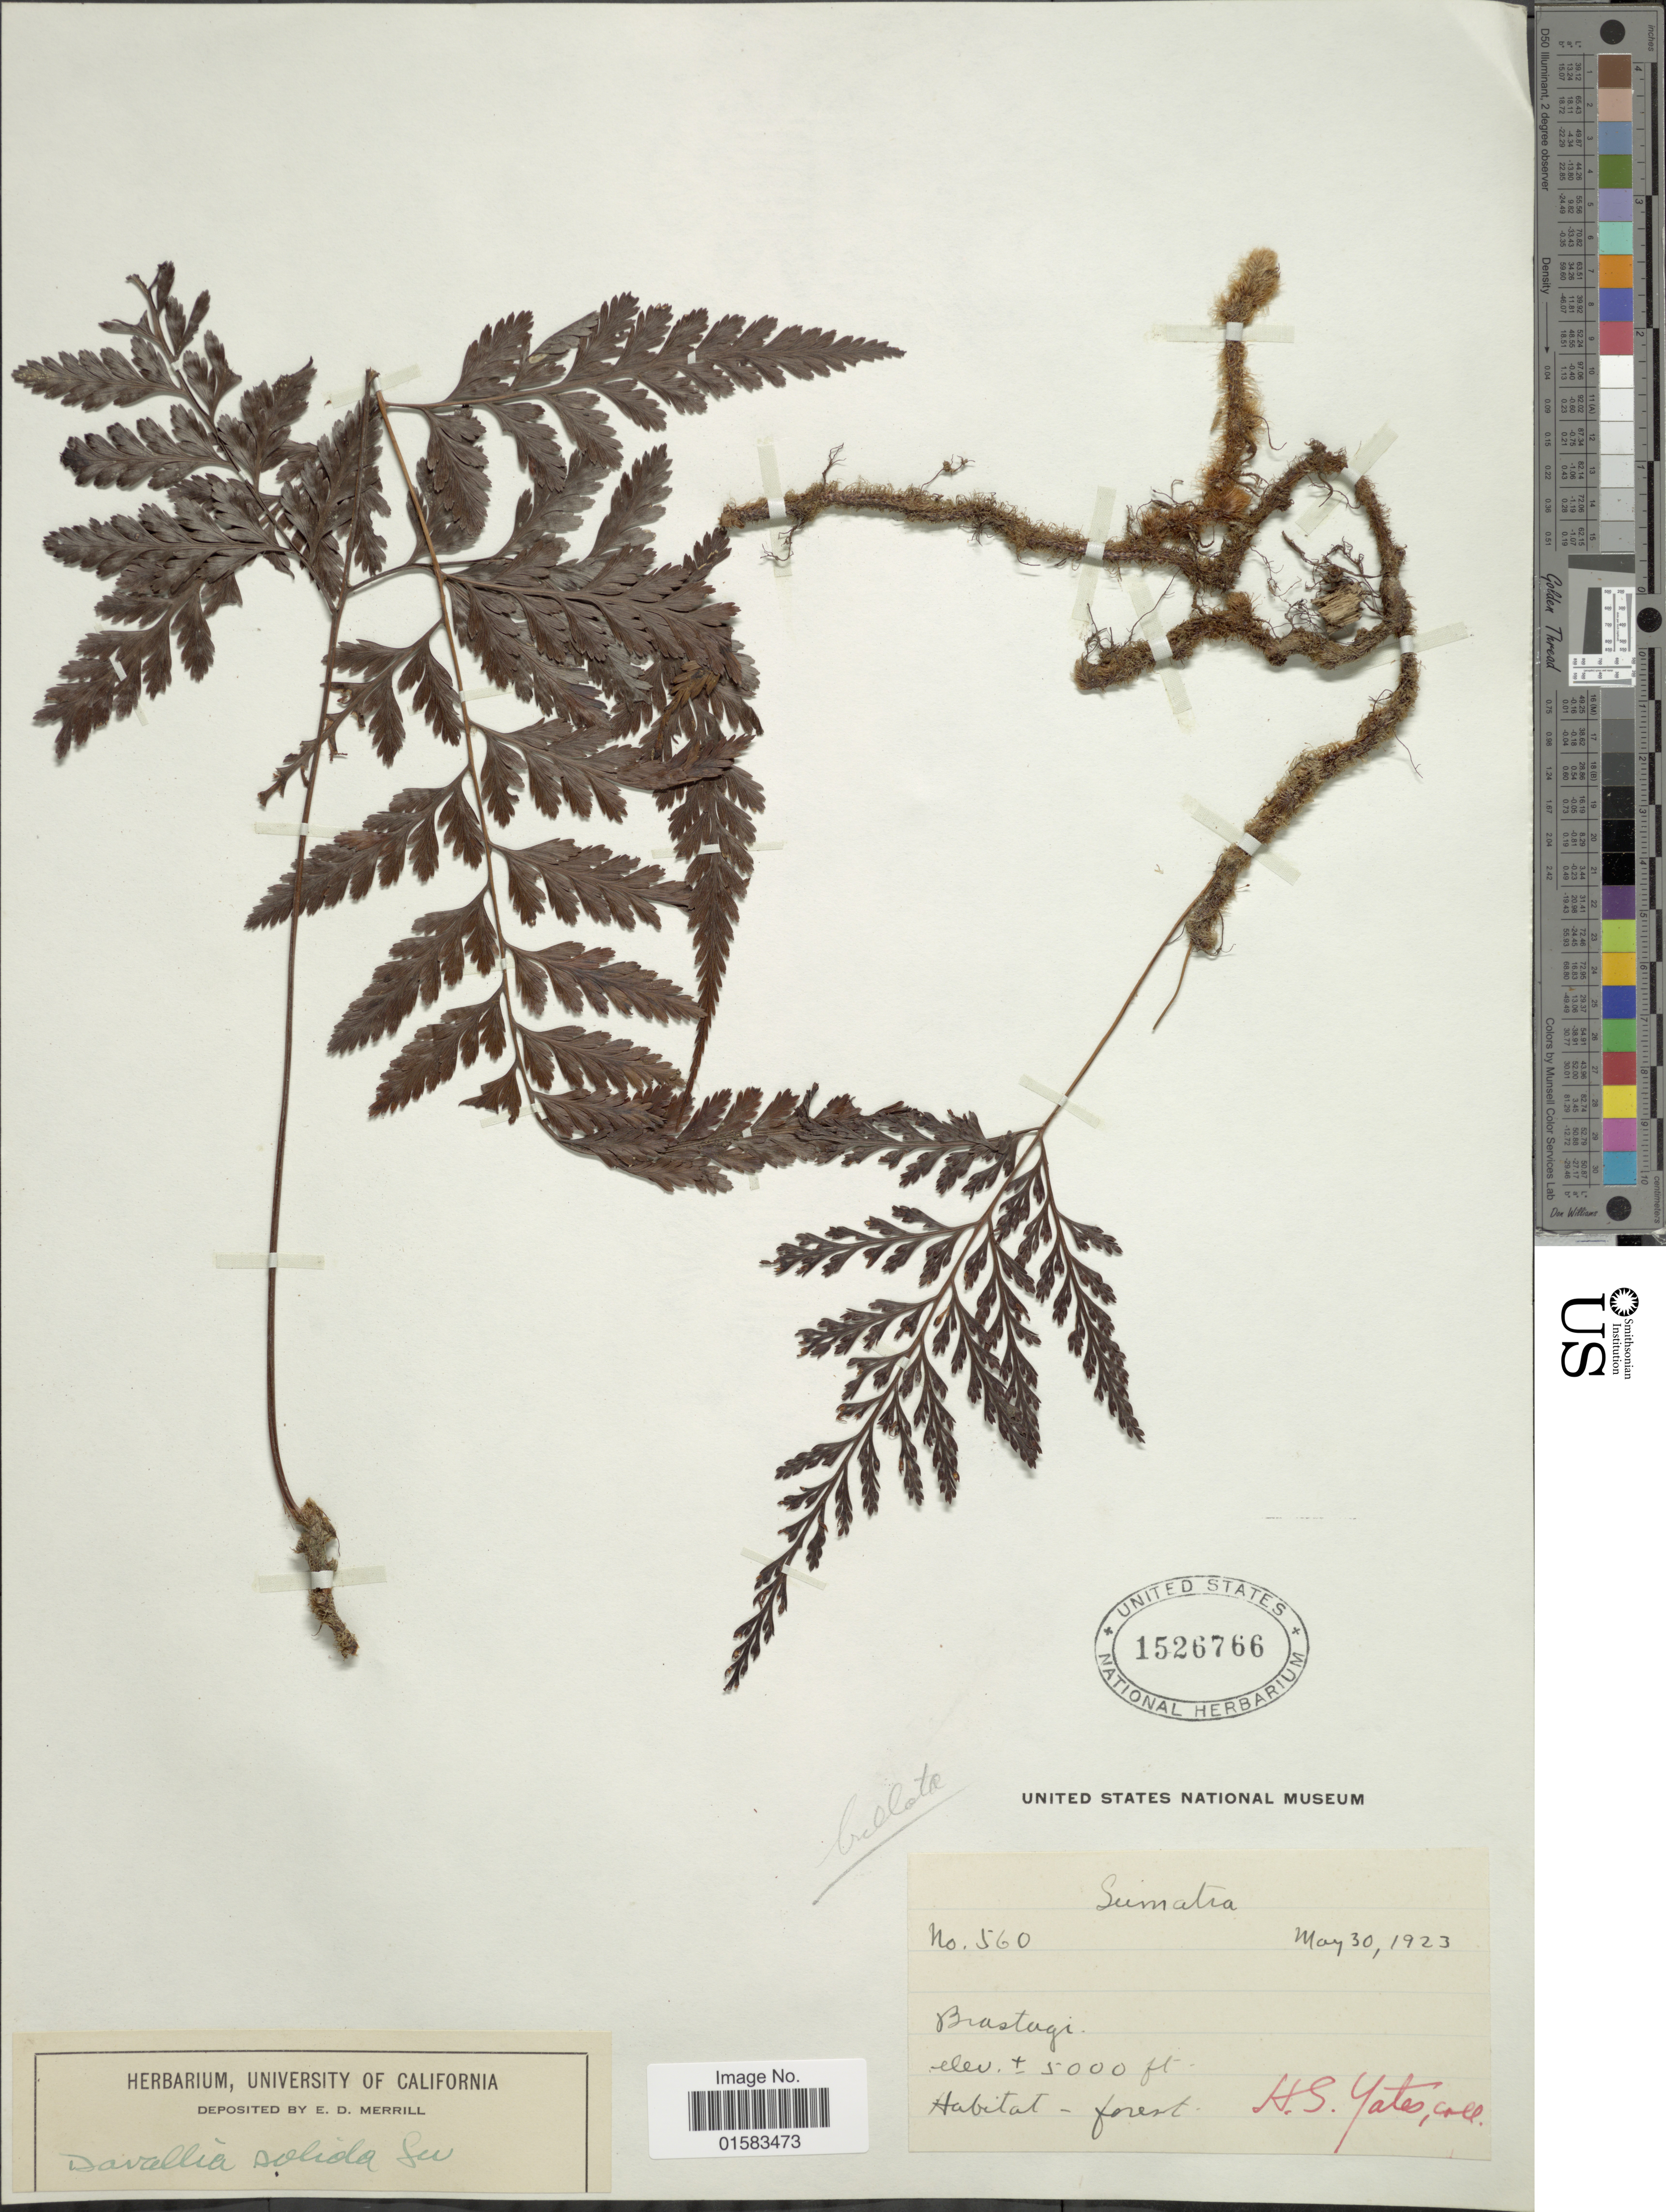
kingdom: Plantae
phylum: Tracheophyta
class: Polypodiopsida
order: Polypodiales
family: Davalliaceae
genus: Davallia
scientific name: Davallia trichomanoides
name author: Blume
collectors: H. S. Yates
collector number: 560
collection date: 1923-05-30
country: Indonesia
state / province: Sumatra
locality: Brastagi [interpreted]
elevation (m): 1524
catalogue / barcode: US 1526766